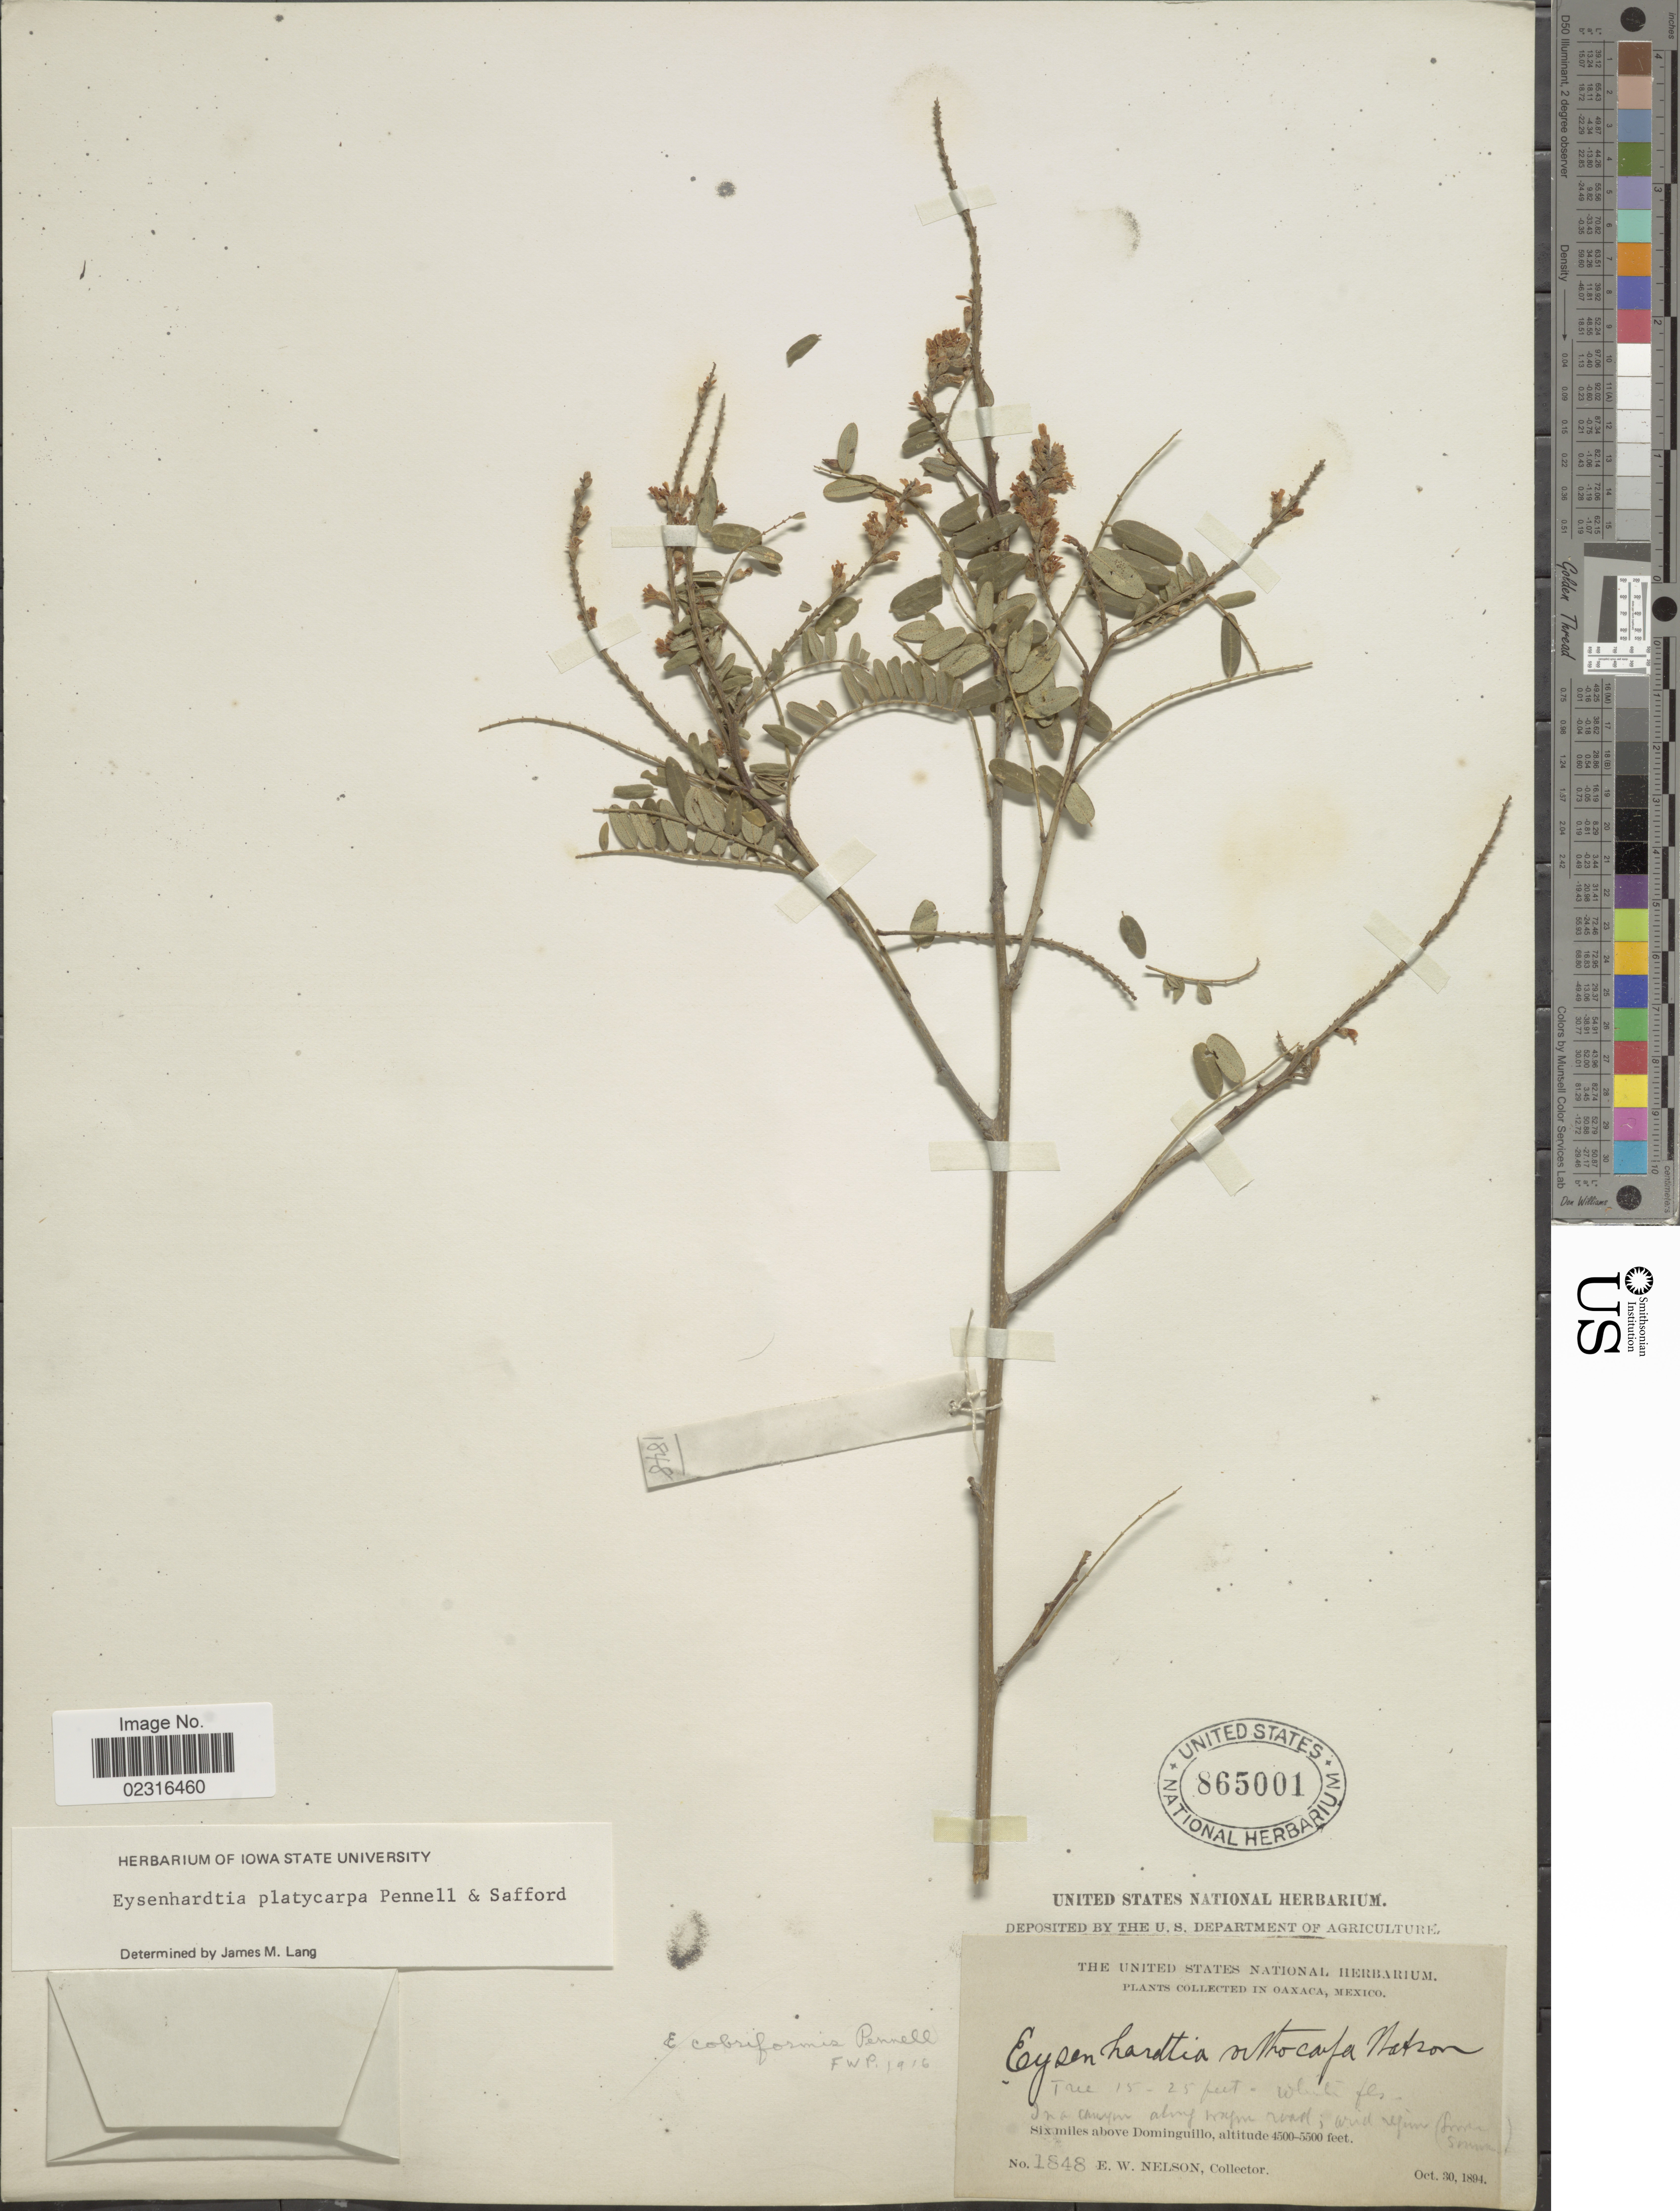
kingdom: Plantae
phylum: Tracheophyta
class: Magnoliopsida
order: Fabales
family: Fabaceae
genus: Eysenhardtia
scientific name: Eysenhardtia platycarpa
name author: Pennell & Saff.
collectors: E. W. Nelson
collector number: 1848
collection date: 1894-10-30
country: Mexico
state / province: Oaxaca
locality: six miles above Dominguillo.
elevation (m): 1372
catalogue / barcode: US 865001